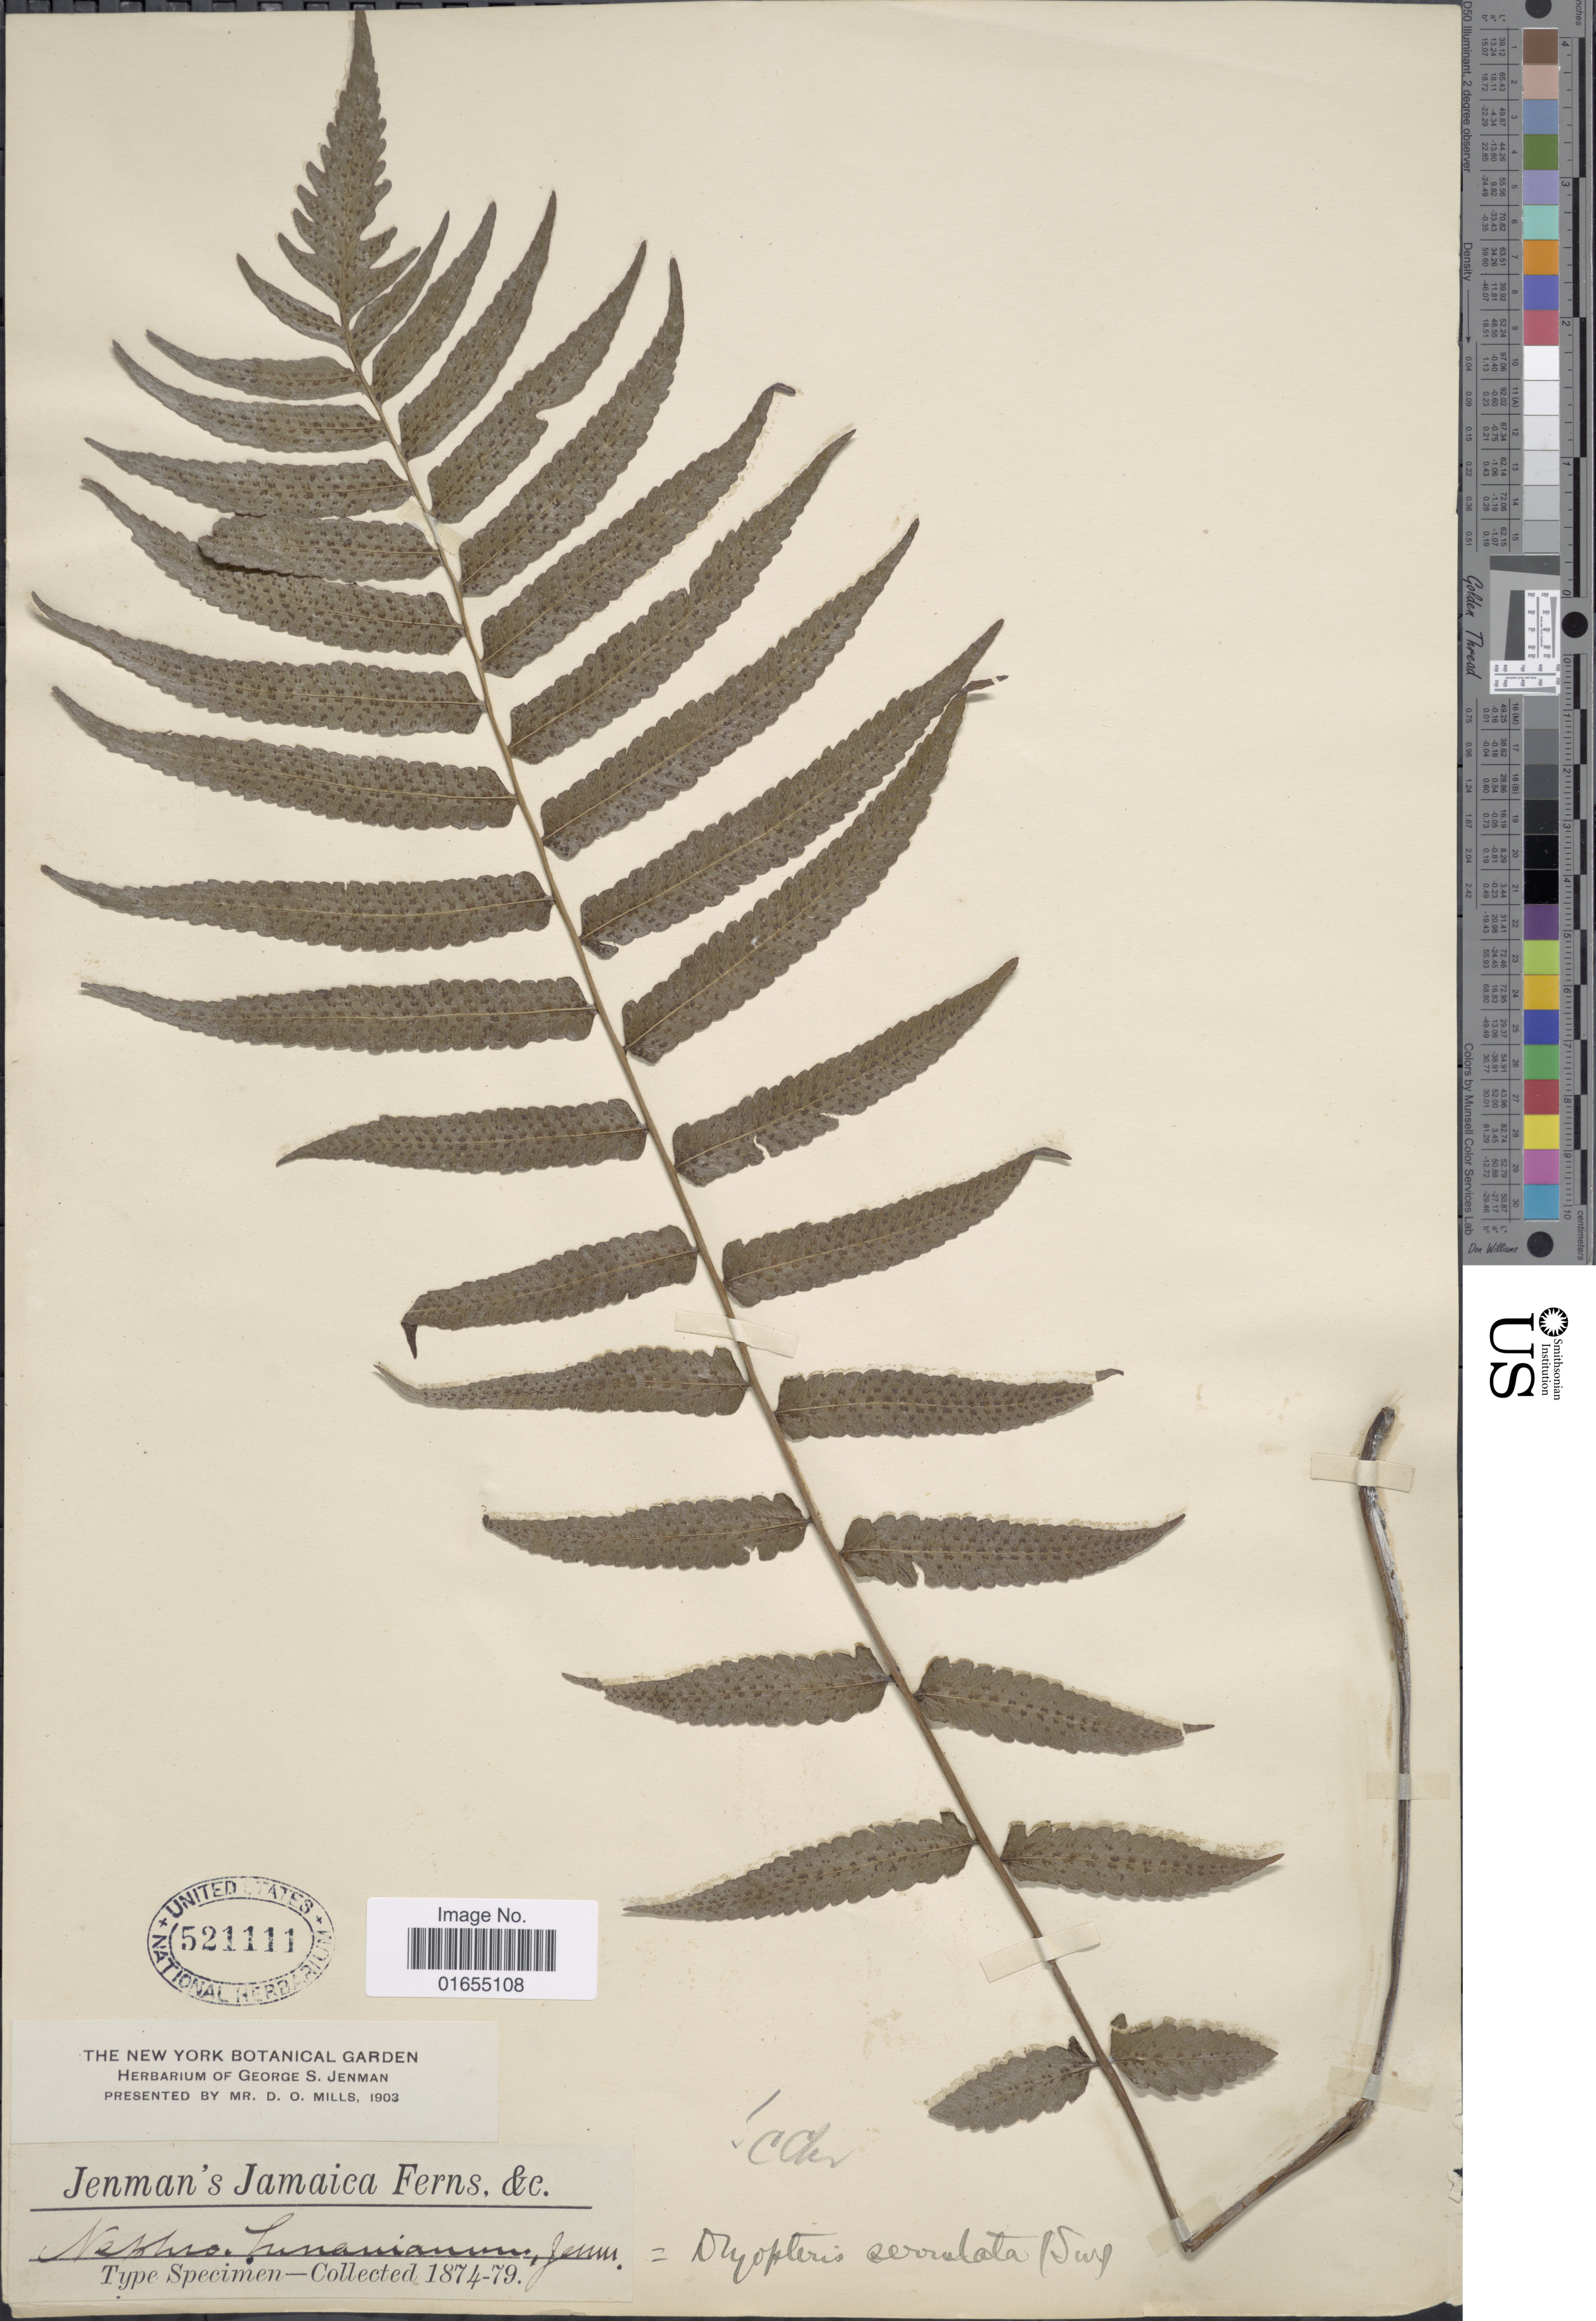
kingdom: Plantae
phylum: Tracheophyta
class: Polypodiopsida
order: Polypodiales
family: Thelypteridaceae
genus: Goniopteris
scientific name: Goniopteris serrulata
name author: (Sw.) J. Sm.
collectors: G. S. Jenman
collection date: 1874/1897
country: Jamaica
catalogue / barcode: US 521111